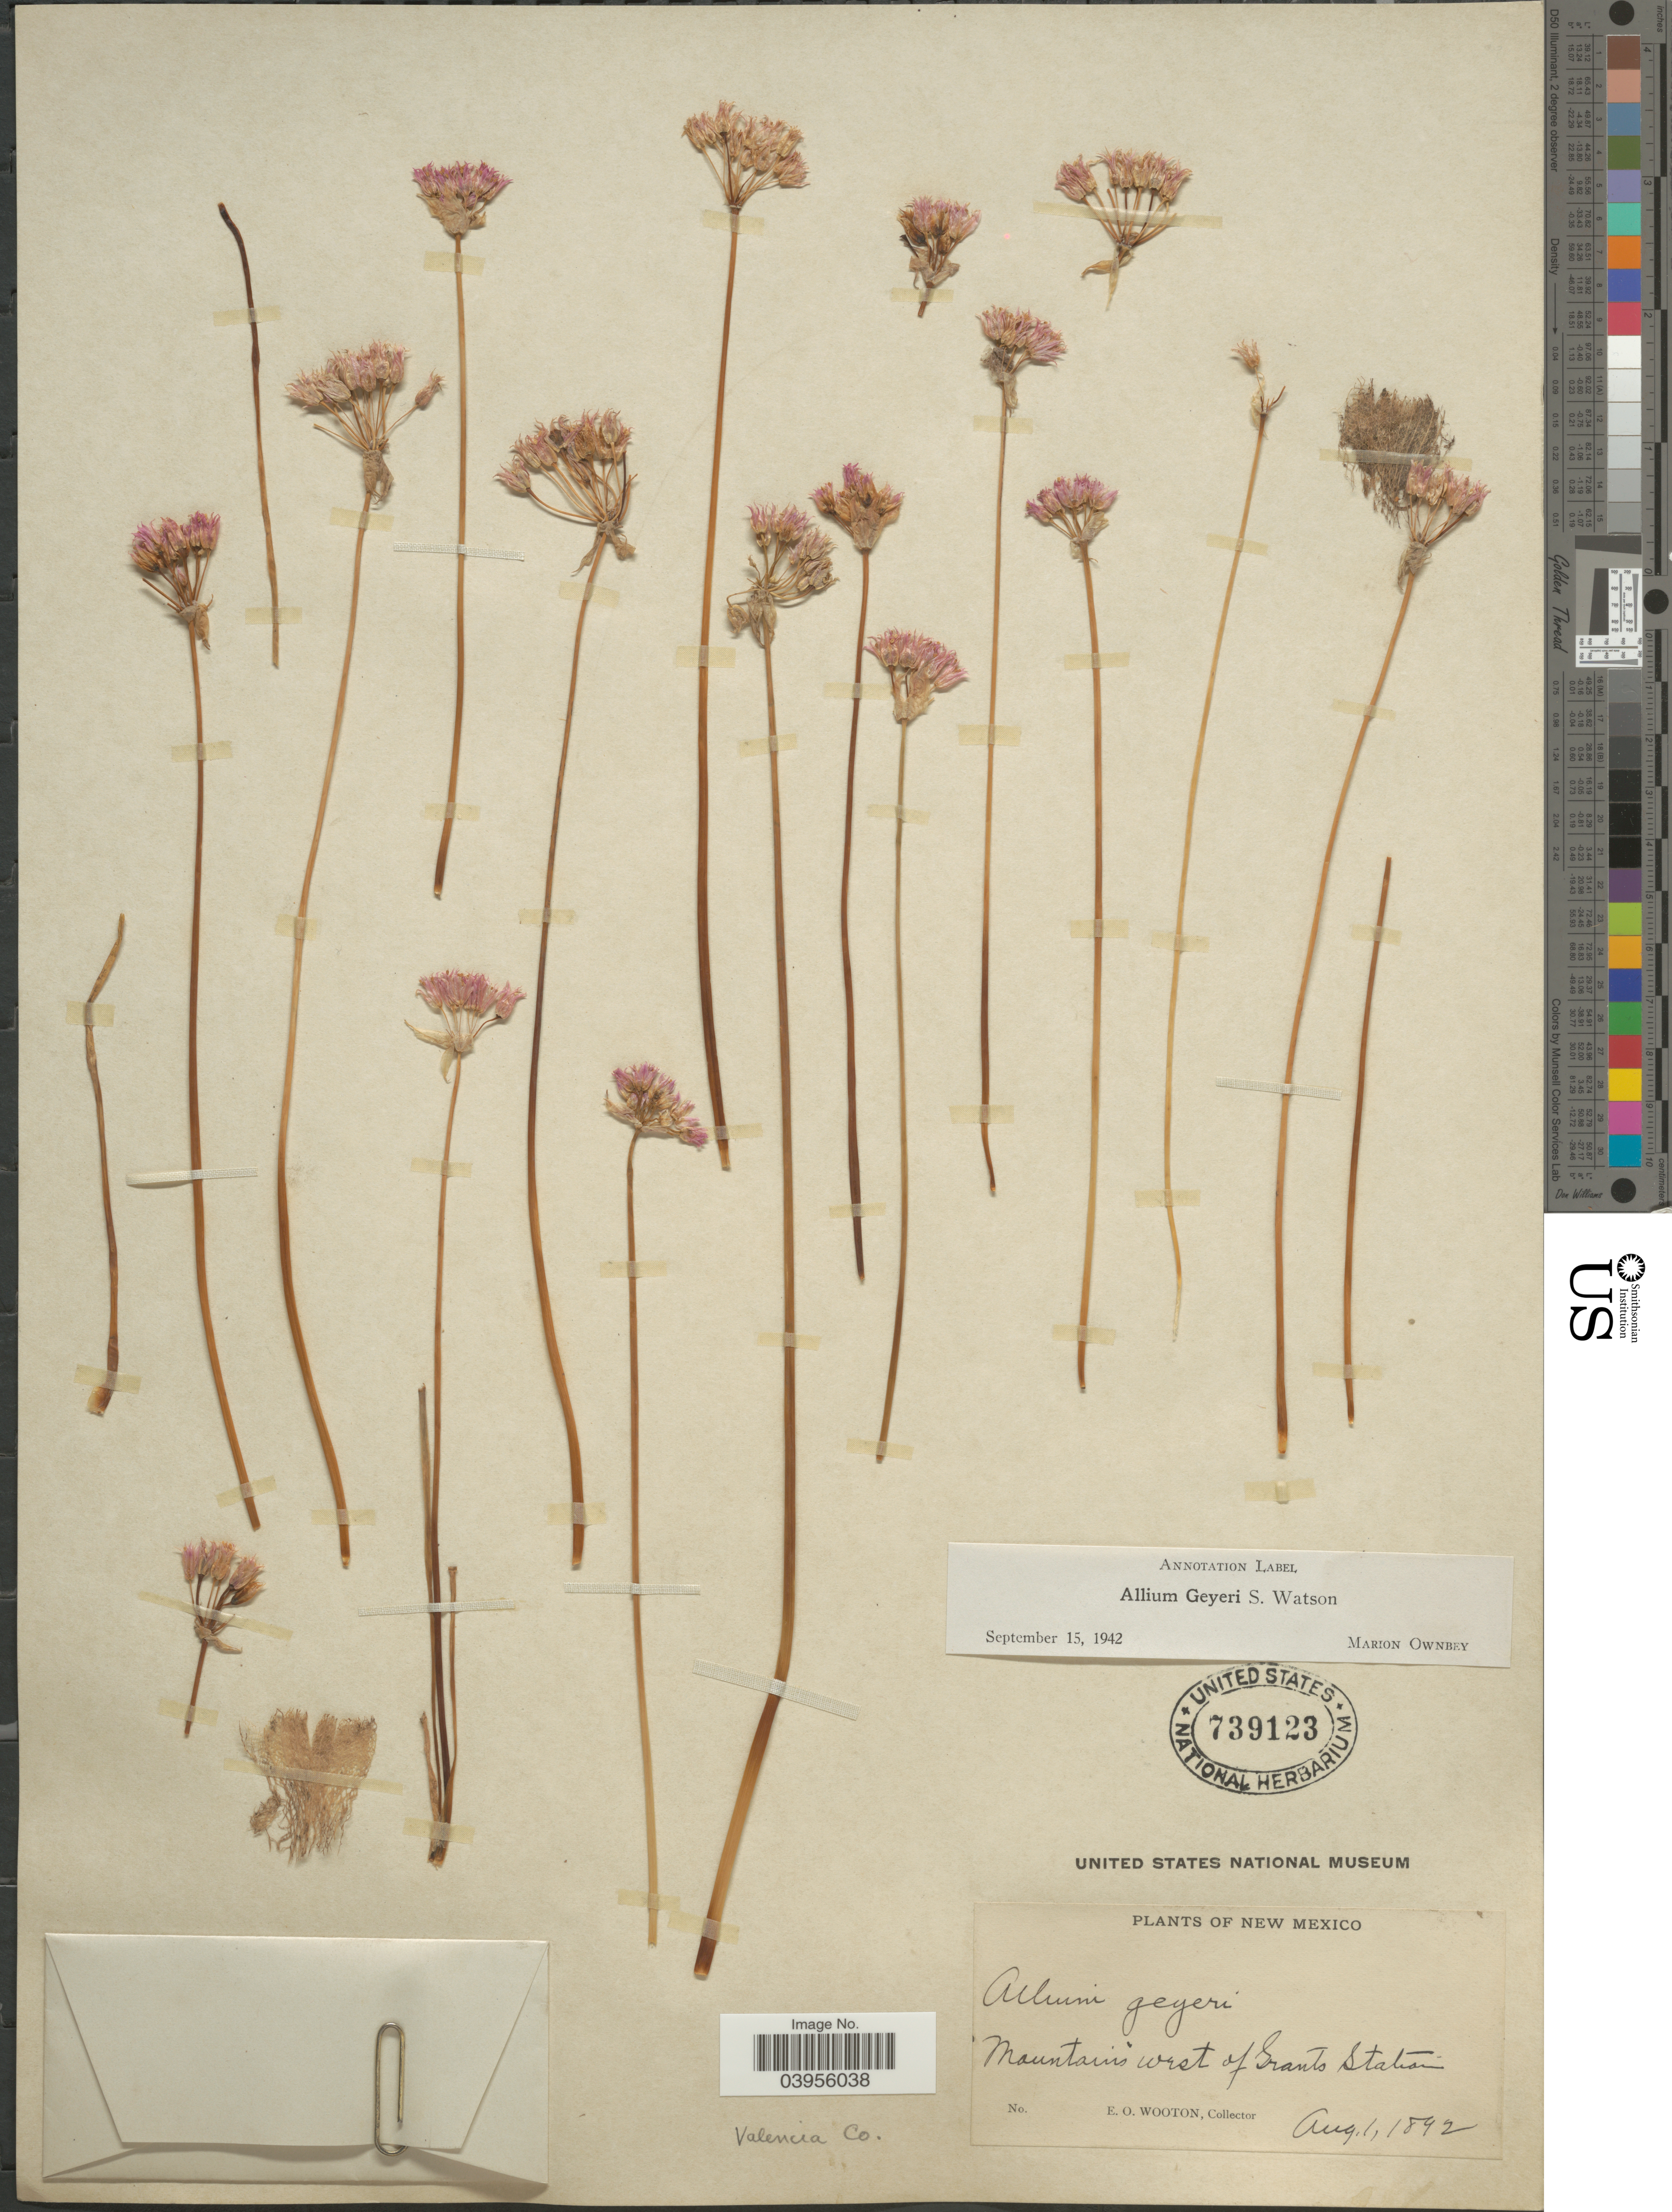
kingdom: Plantae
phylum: Tracheophyta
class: Liliopsida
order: Asparagales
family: Amaryllidaceae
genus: Allium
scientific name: Allium geyeri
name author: S. Watson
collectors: E. O. Wooton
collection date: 1892-08-01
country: United States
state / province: New Mexico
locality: Mountains west of Grants Station. Valencia Co.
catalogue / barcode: US 739123